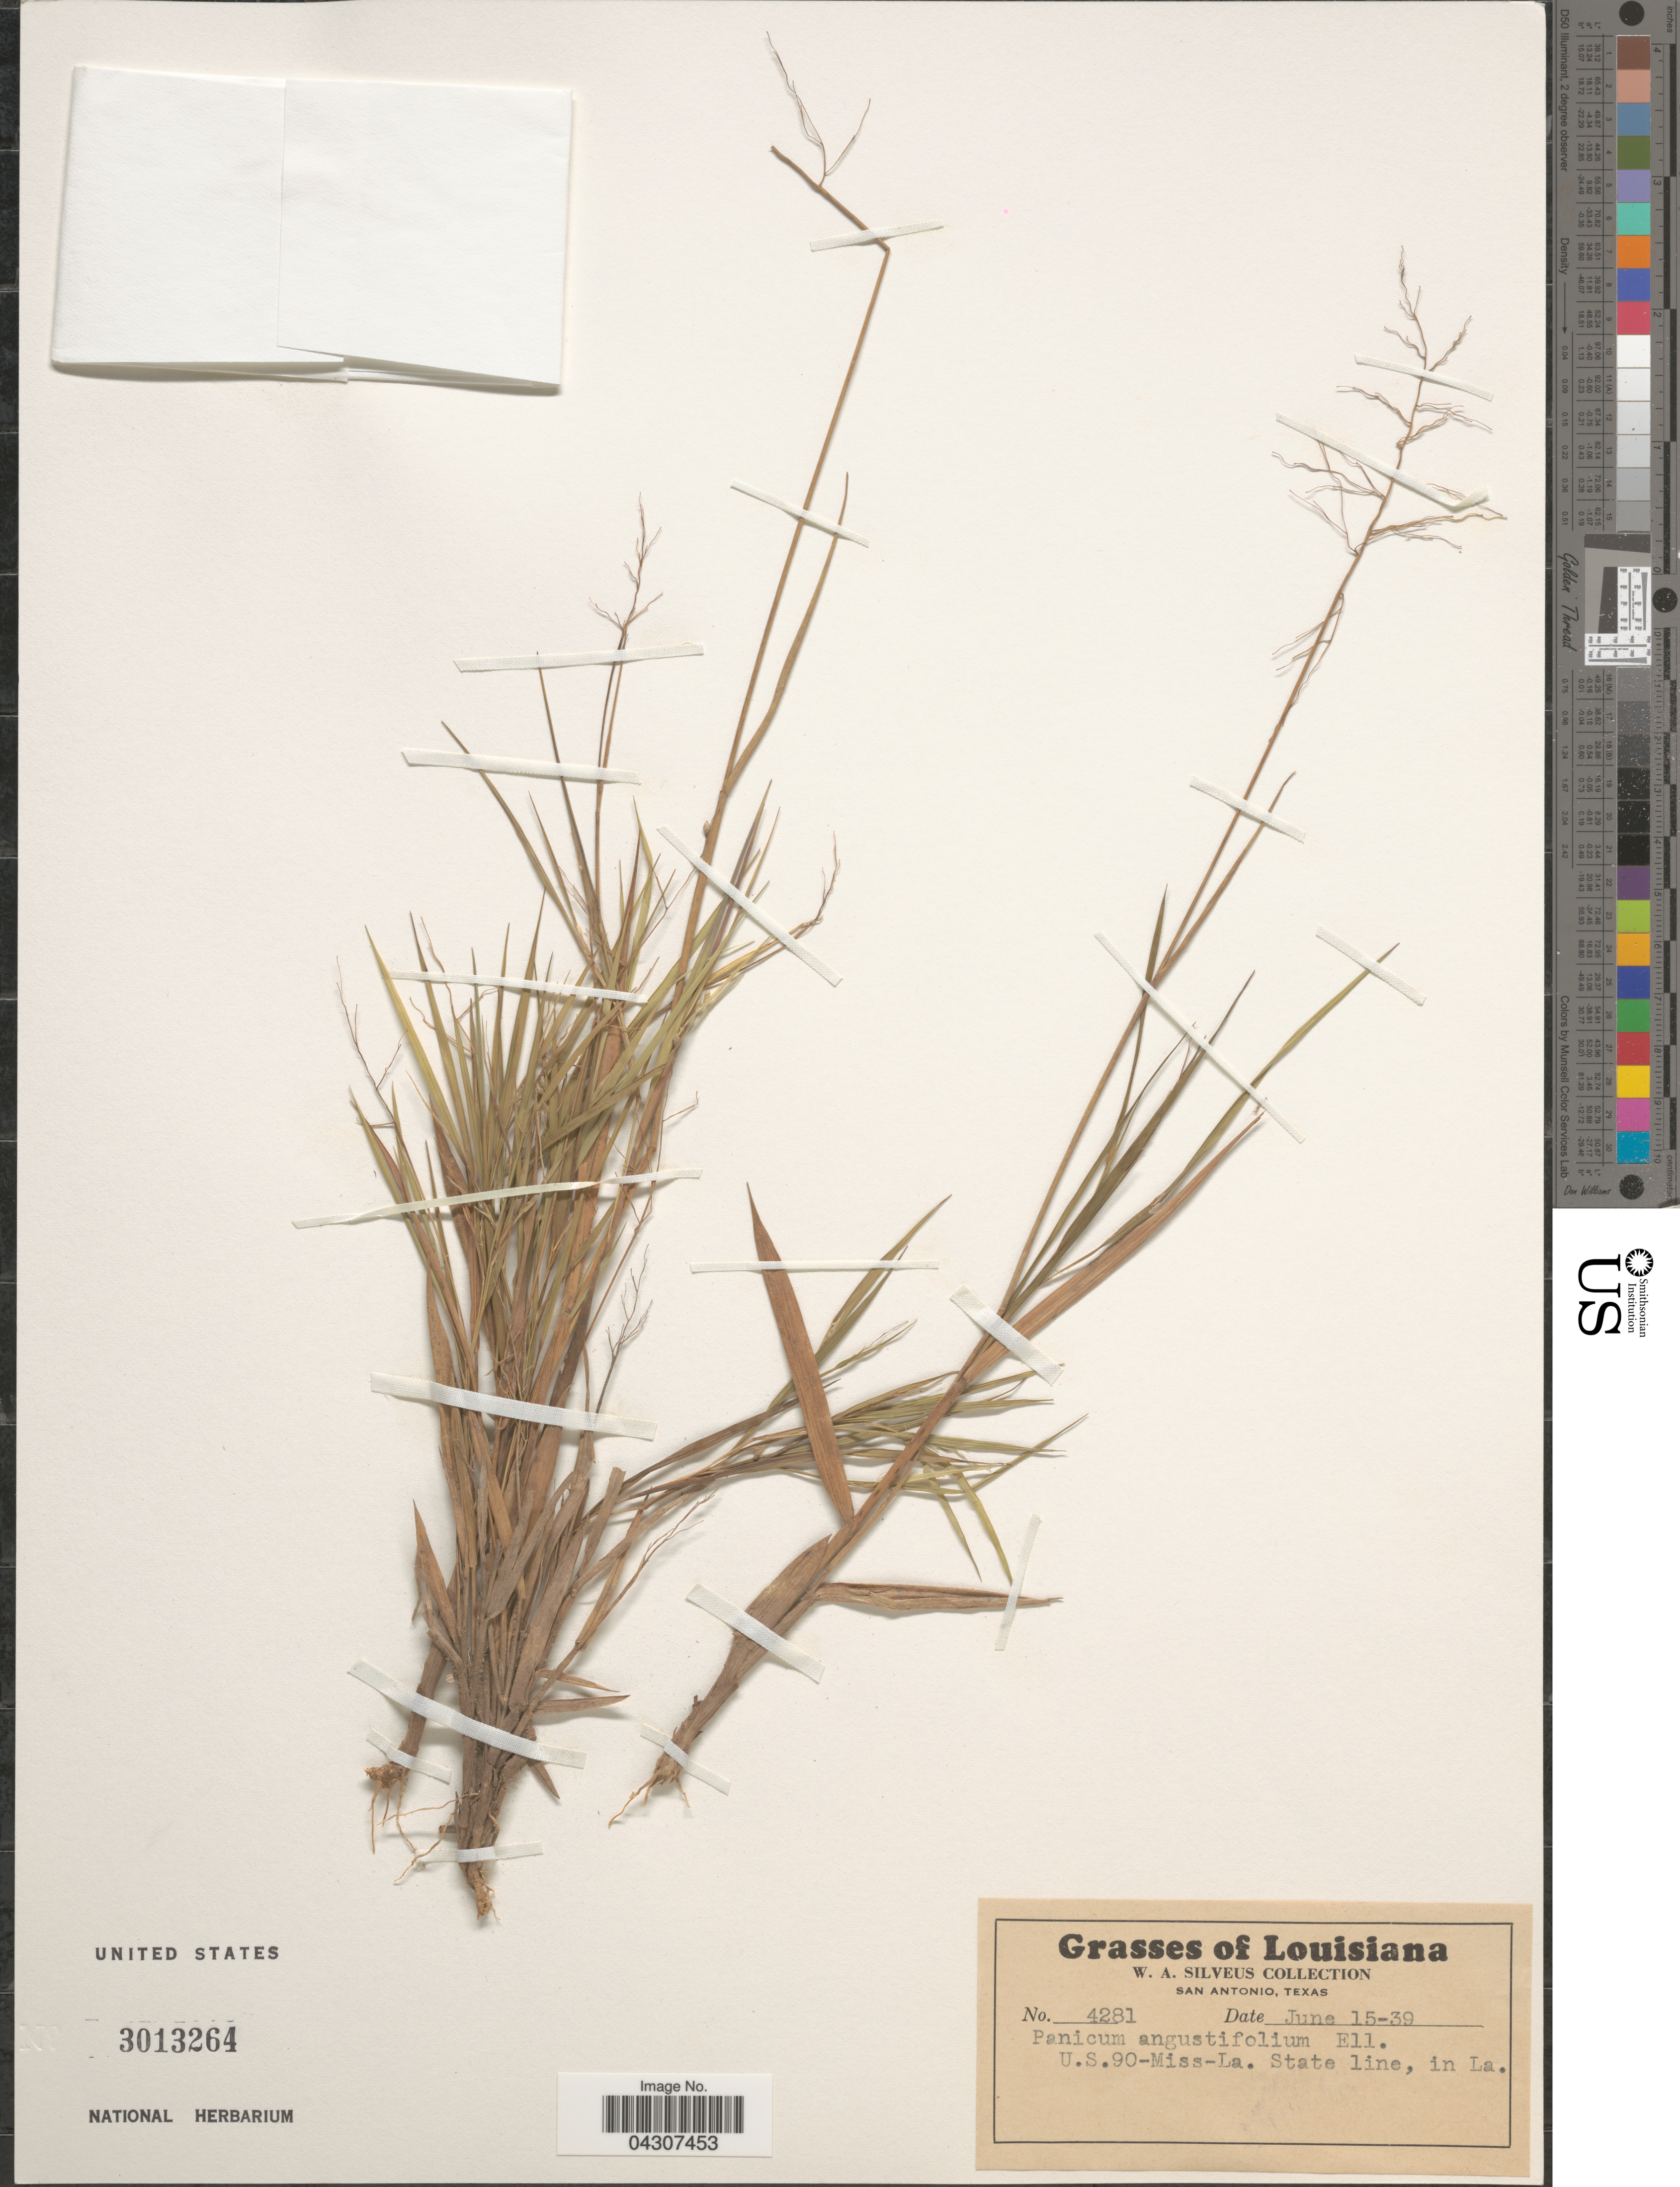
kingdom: Plantae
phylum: Tracheophyta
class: Liliopsida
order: Poales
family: Poaceae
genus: Dichanthelium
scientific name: Dichanthelium aciculare var. ramosum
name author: (Griseb.) Davidse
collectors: W. Silveus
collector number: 4281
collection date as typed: Transcribed d/m/y: 15/6/39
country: United States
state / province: Louisiana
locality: U.S.90-Miss-La. State line, in La.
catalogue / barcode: US 3013264